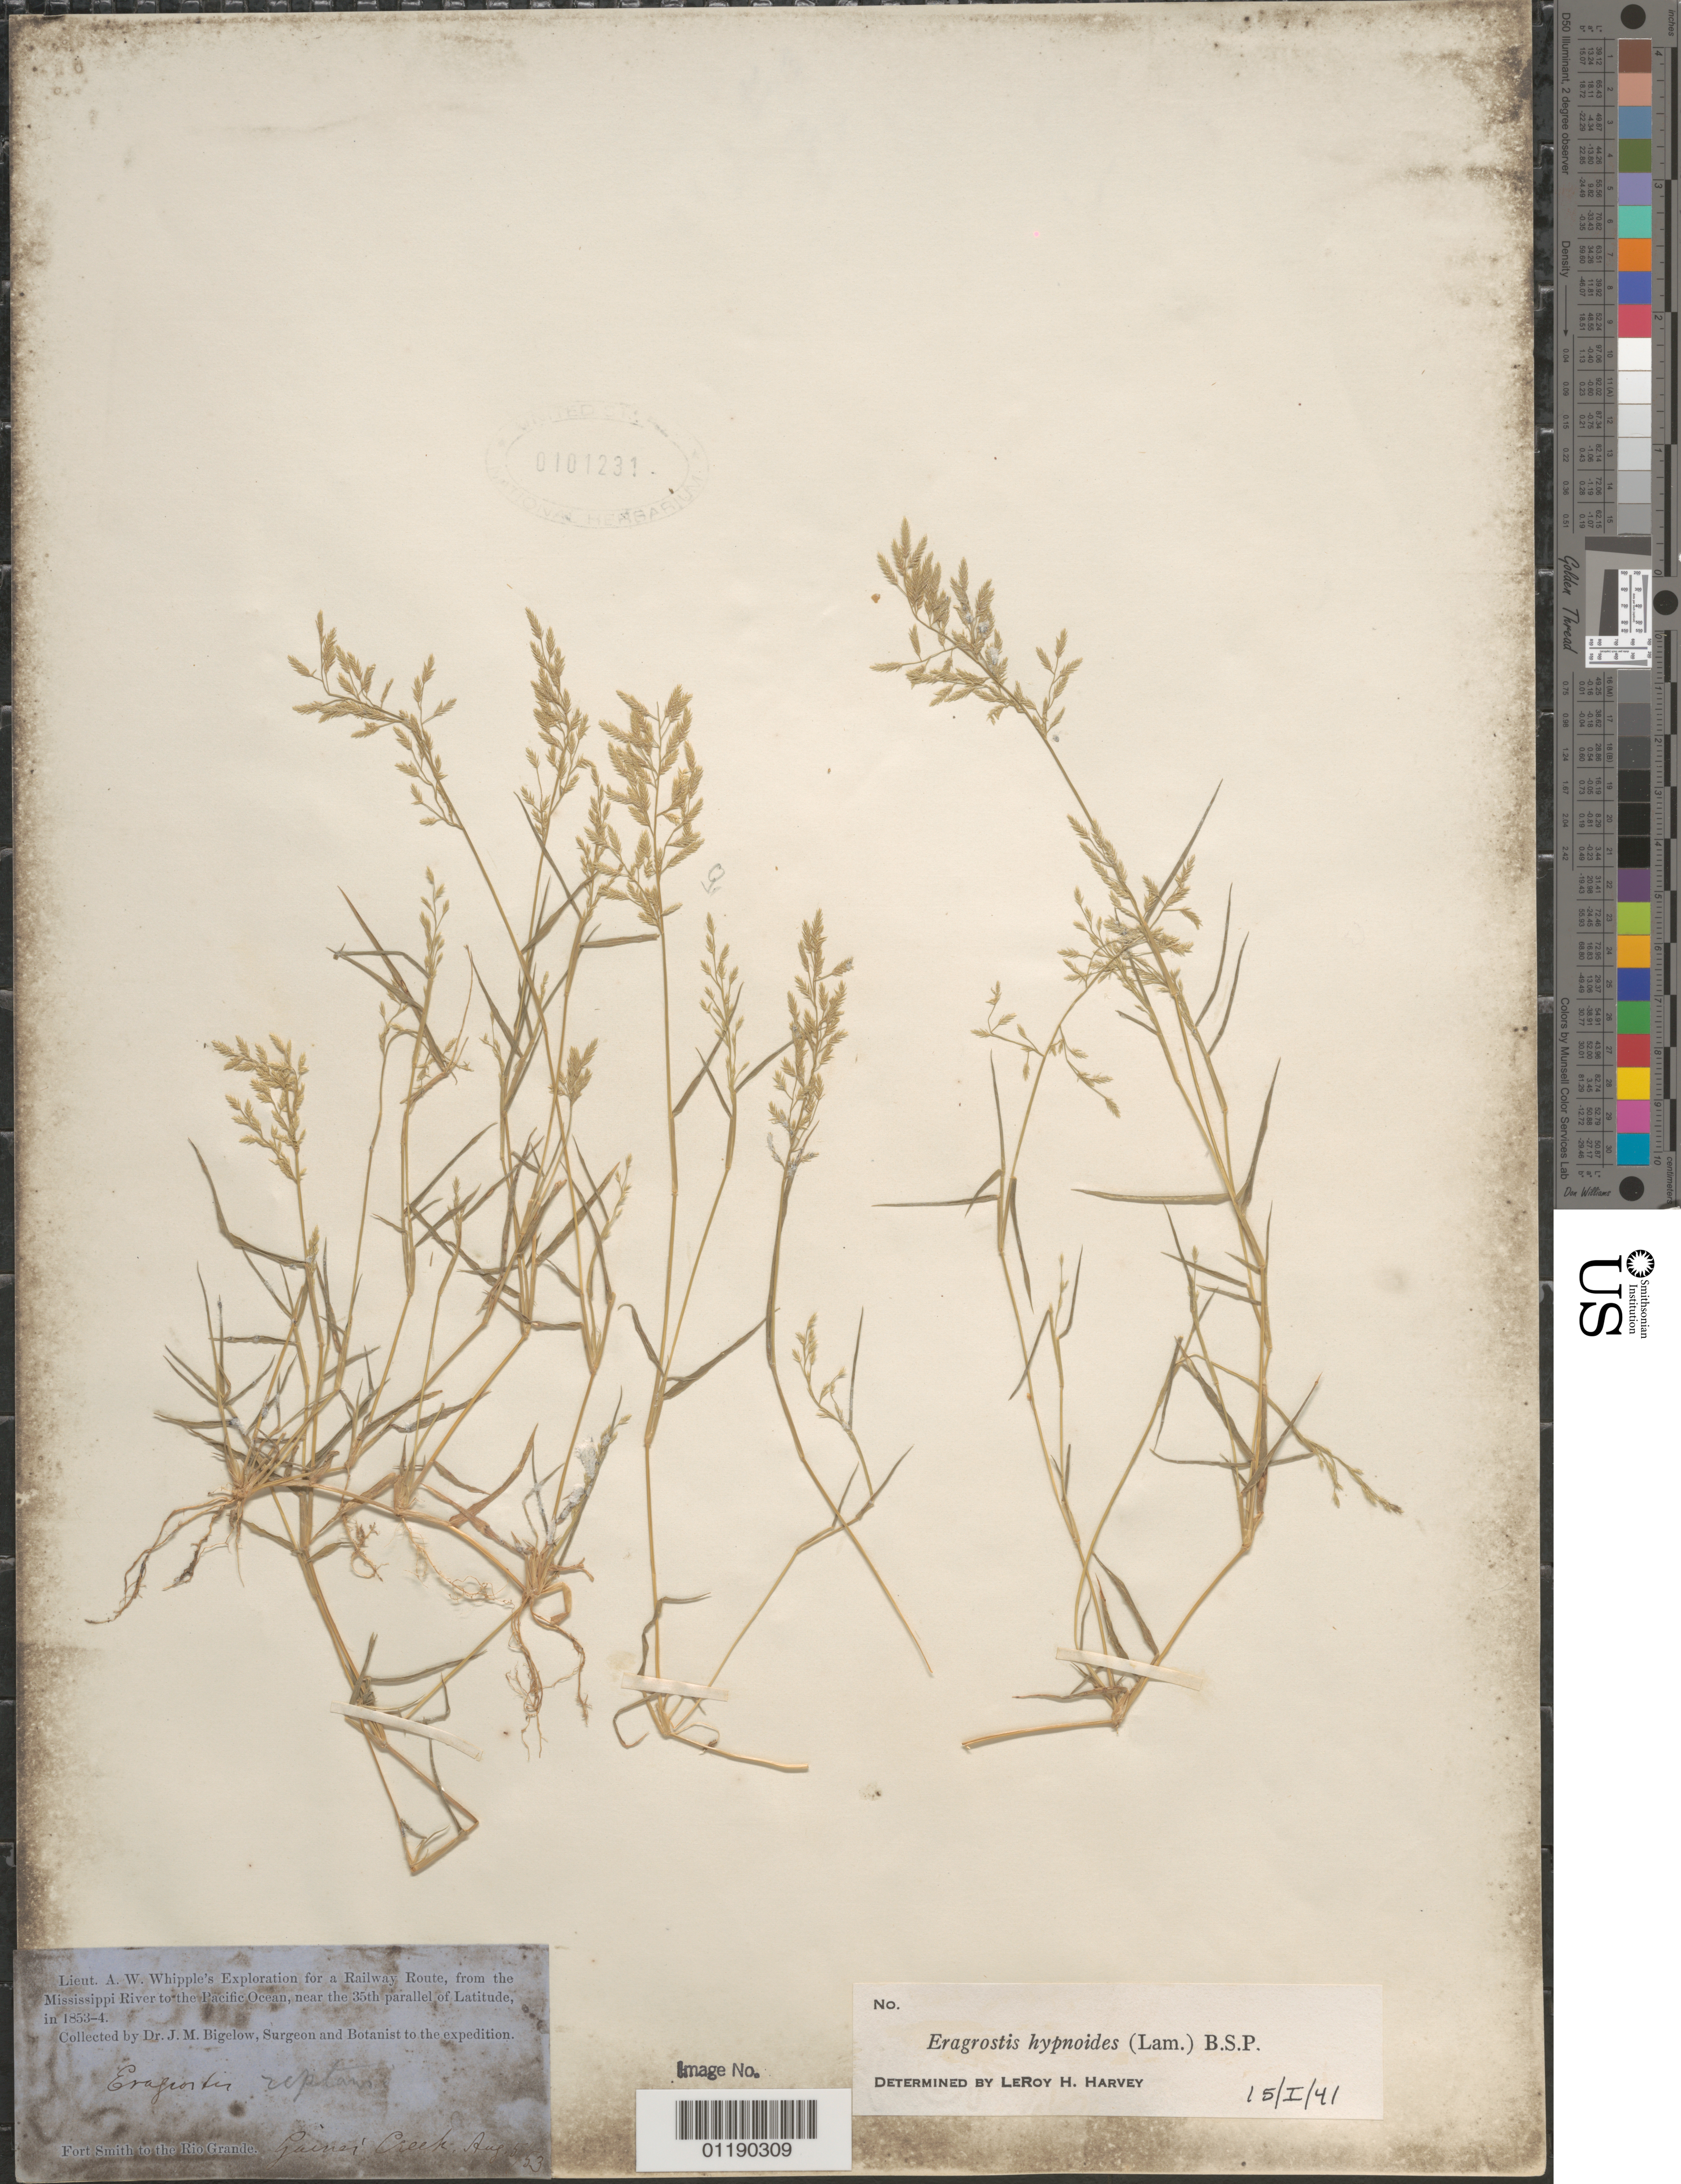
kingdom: Plantae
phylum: Tracheophyta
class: Liliopsida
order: Poales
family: Poaceae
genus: Eragrostis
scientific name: Eragrostis hypnoides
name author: (Lam.) Britton, Stearns & Poggenb.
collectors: J. M. Bigelow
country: United States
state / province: Oklahoma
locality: Fort Smith to the Rio Grande, Gaines Creek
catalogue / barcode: US 101231